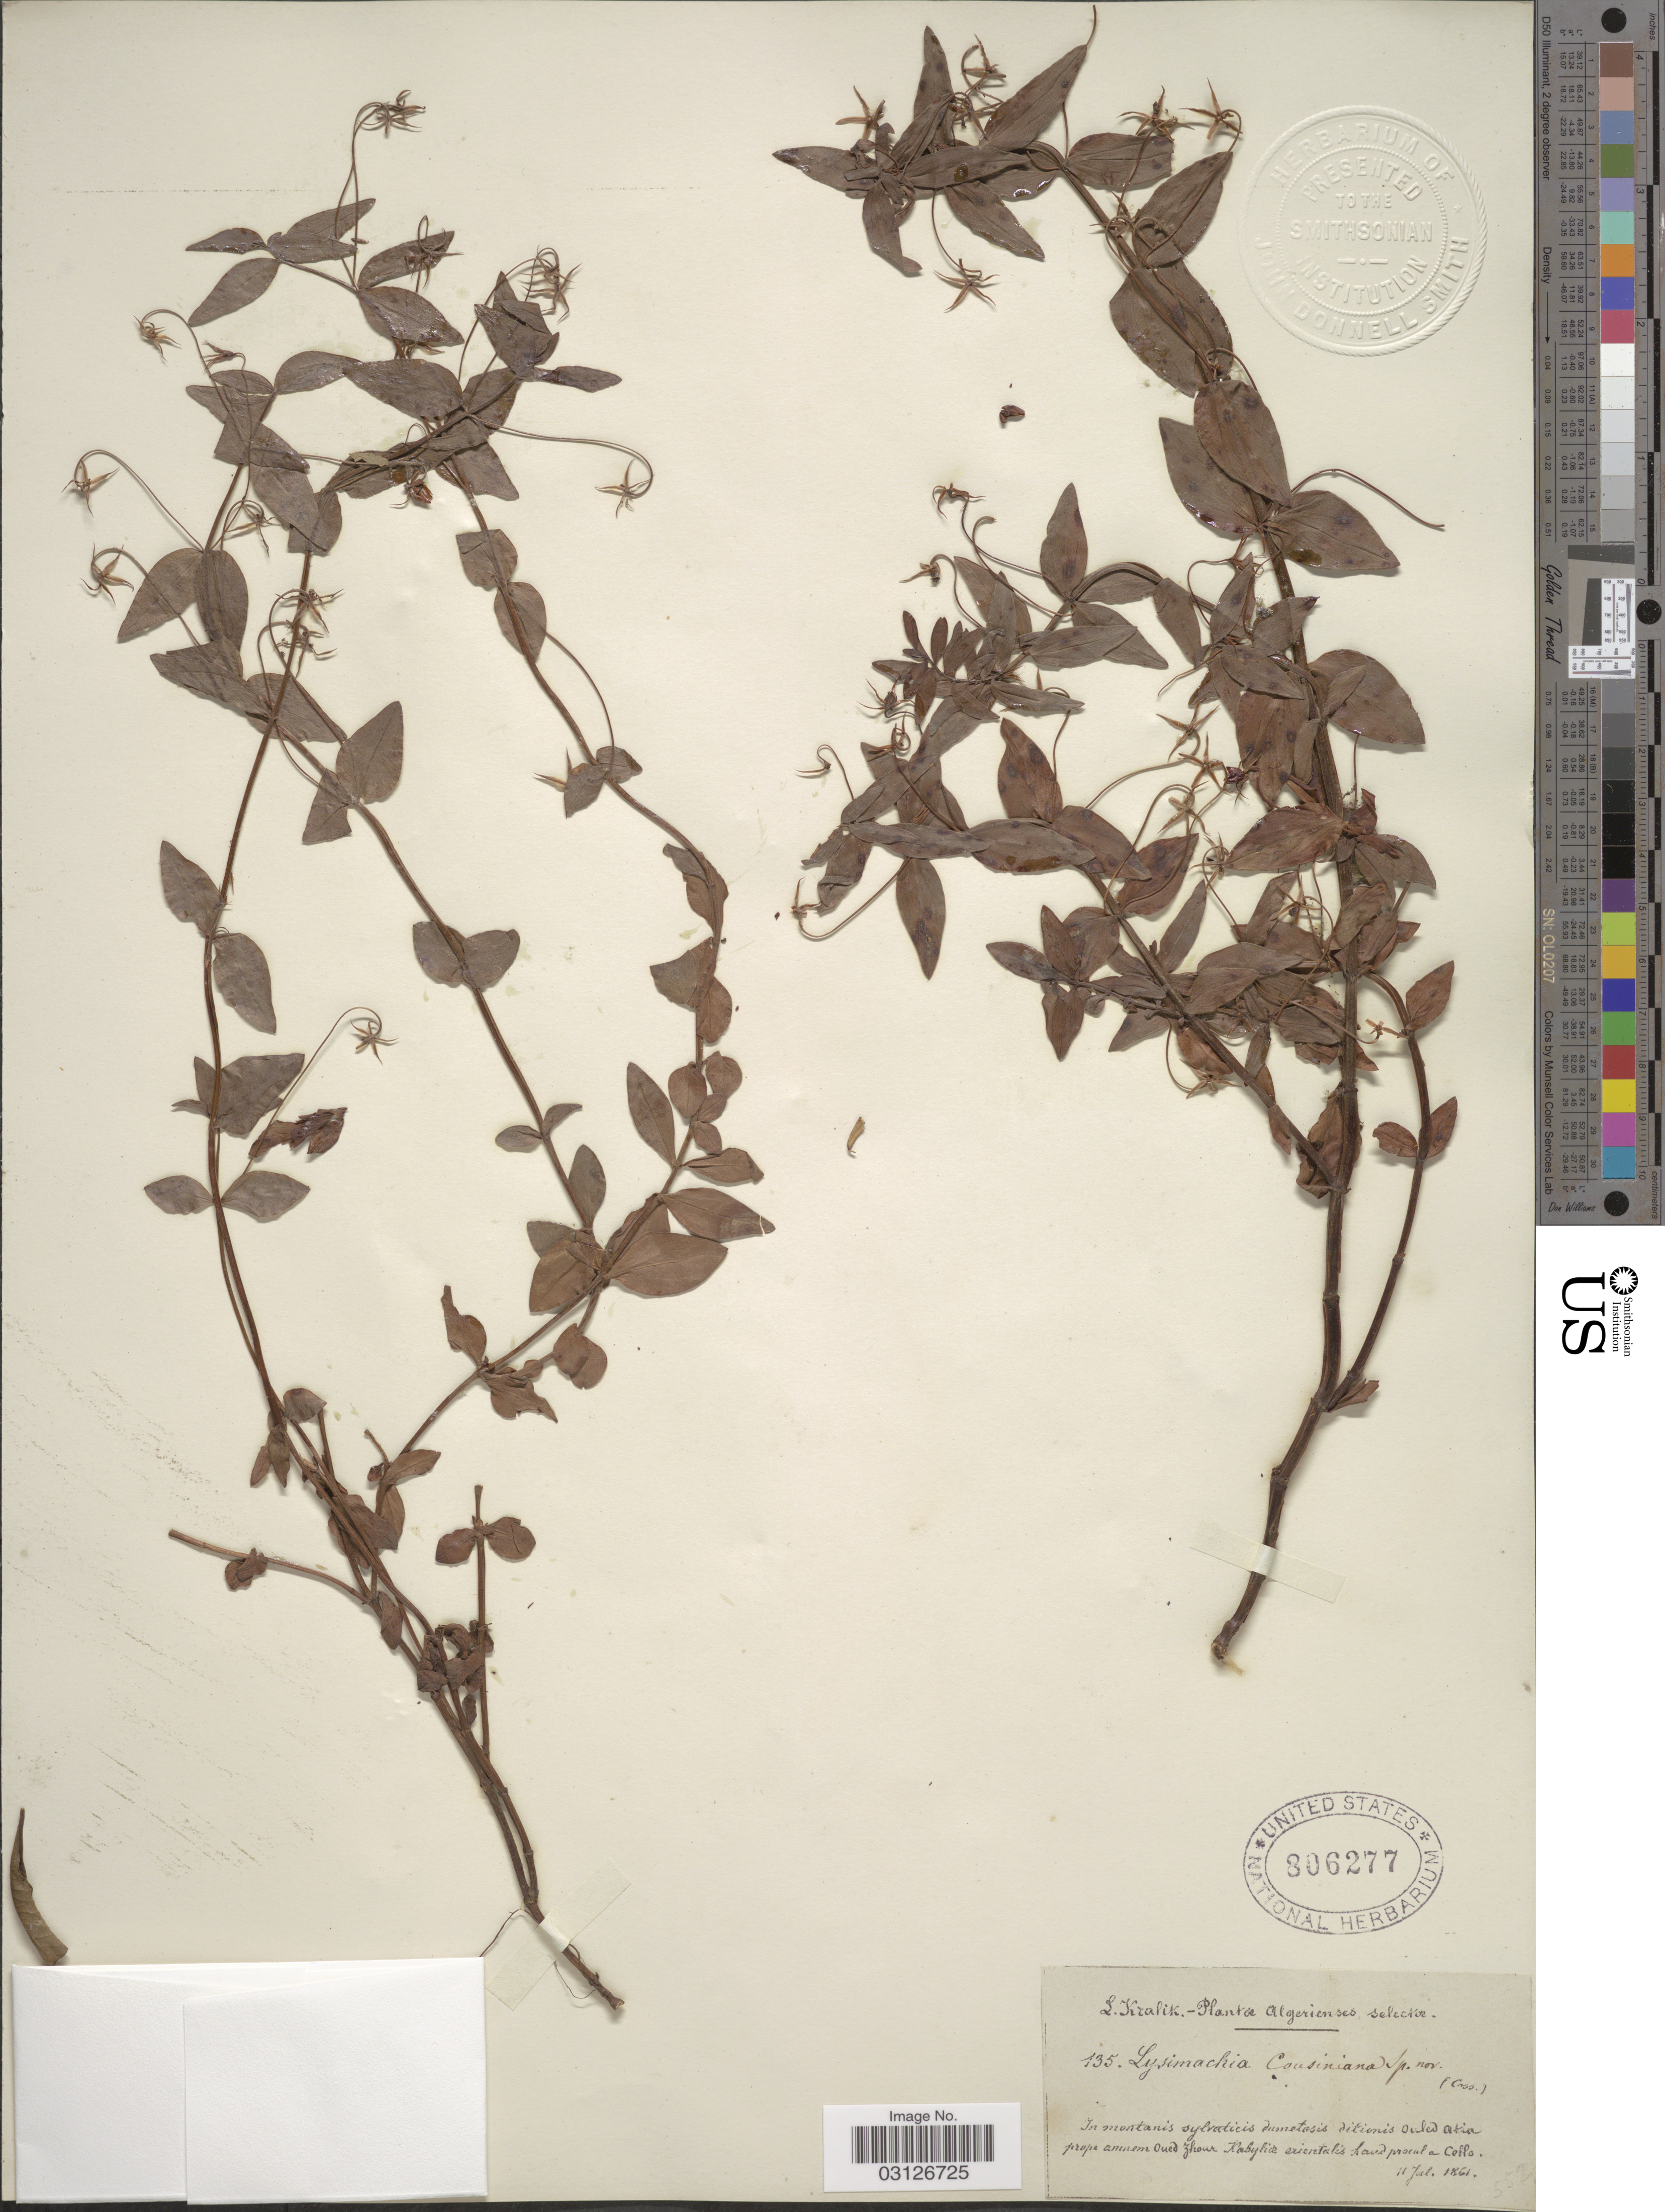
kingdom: Plantae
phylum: Tracheophyta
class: Magnoliopsida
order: Ericales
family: Primulaceae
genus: Lysimachia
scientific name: Lysimachia cousiniana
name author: Coss.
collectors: L. Kralik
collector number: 135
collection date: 1861-07-11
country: Algeria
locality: Algerienses selectœ. In montanis sylvaticis dumetosis ditionis Ouled Atia prope amnem Oued Zhour Kabyliœ orientalis haud proeul a Collo.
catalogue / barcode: US 806277